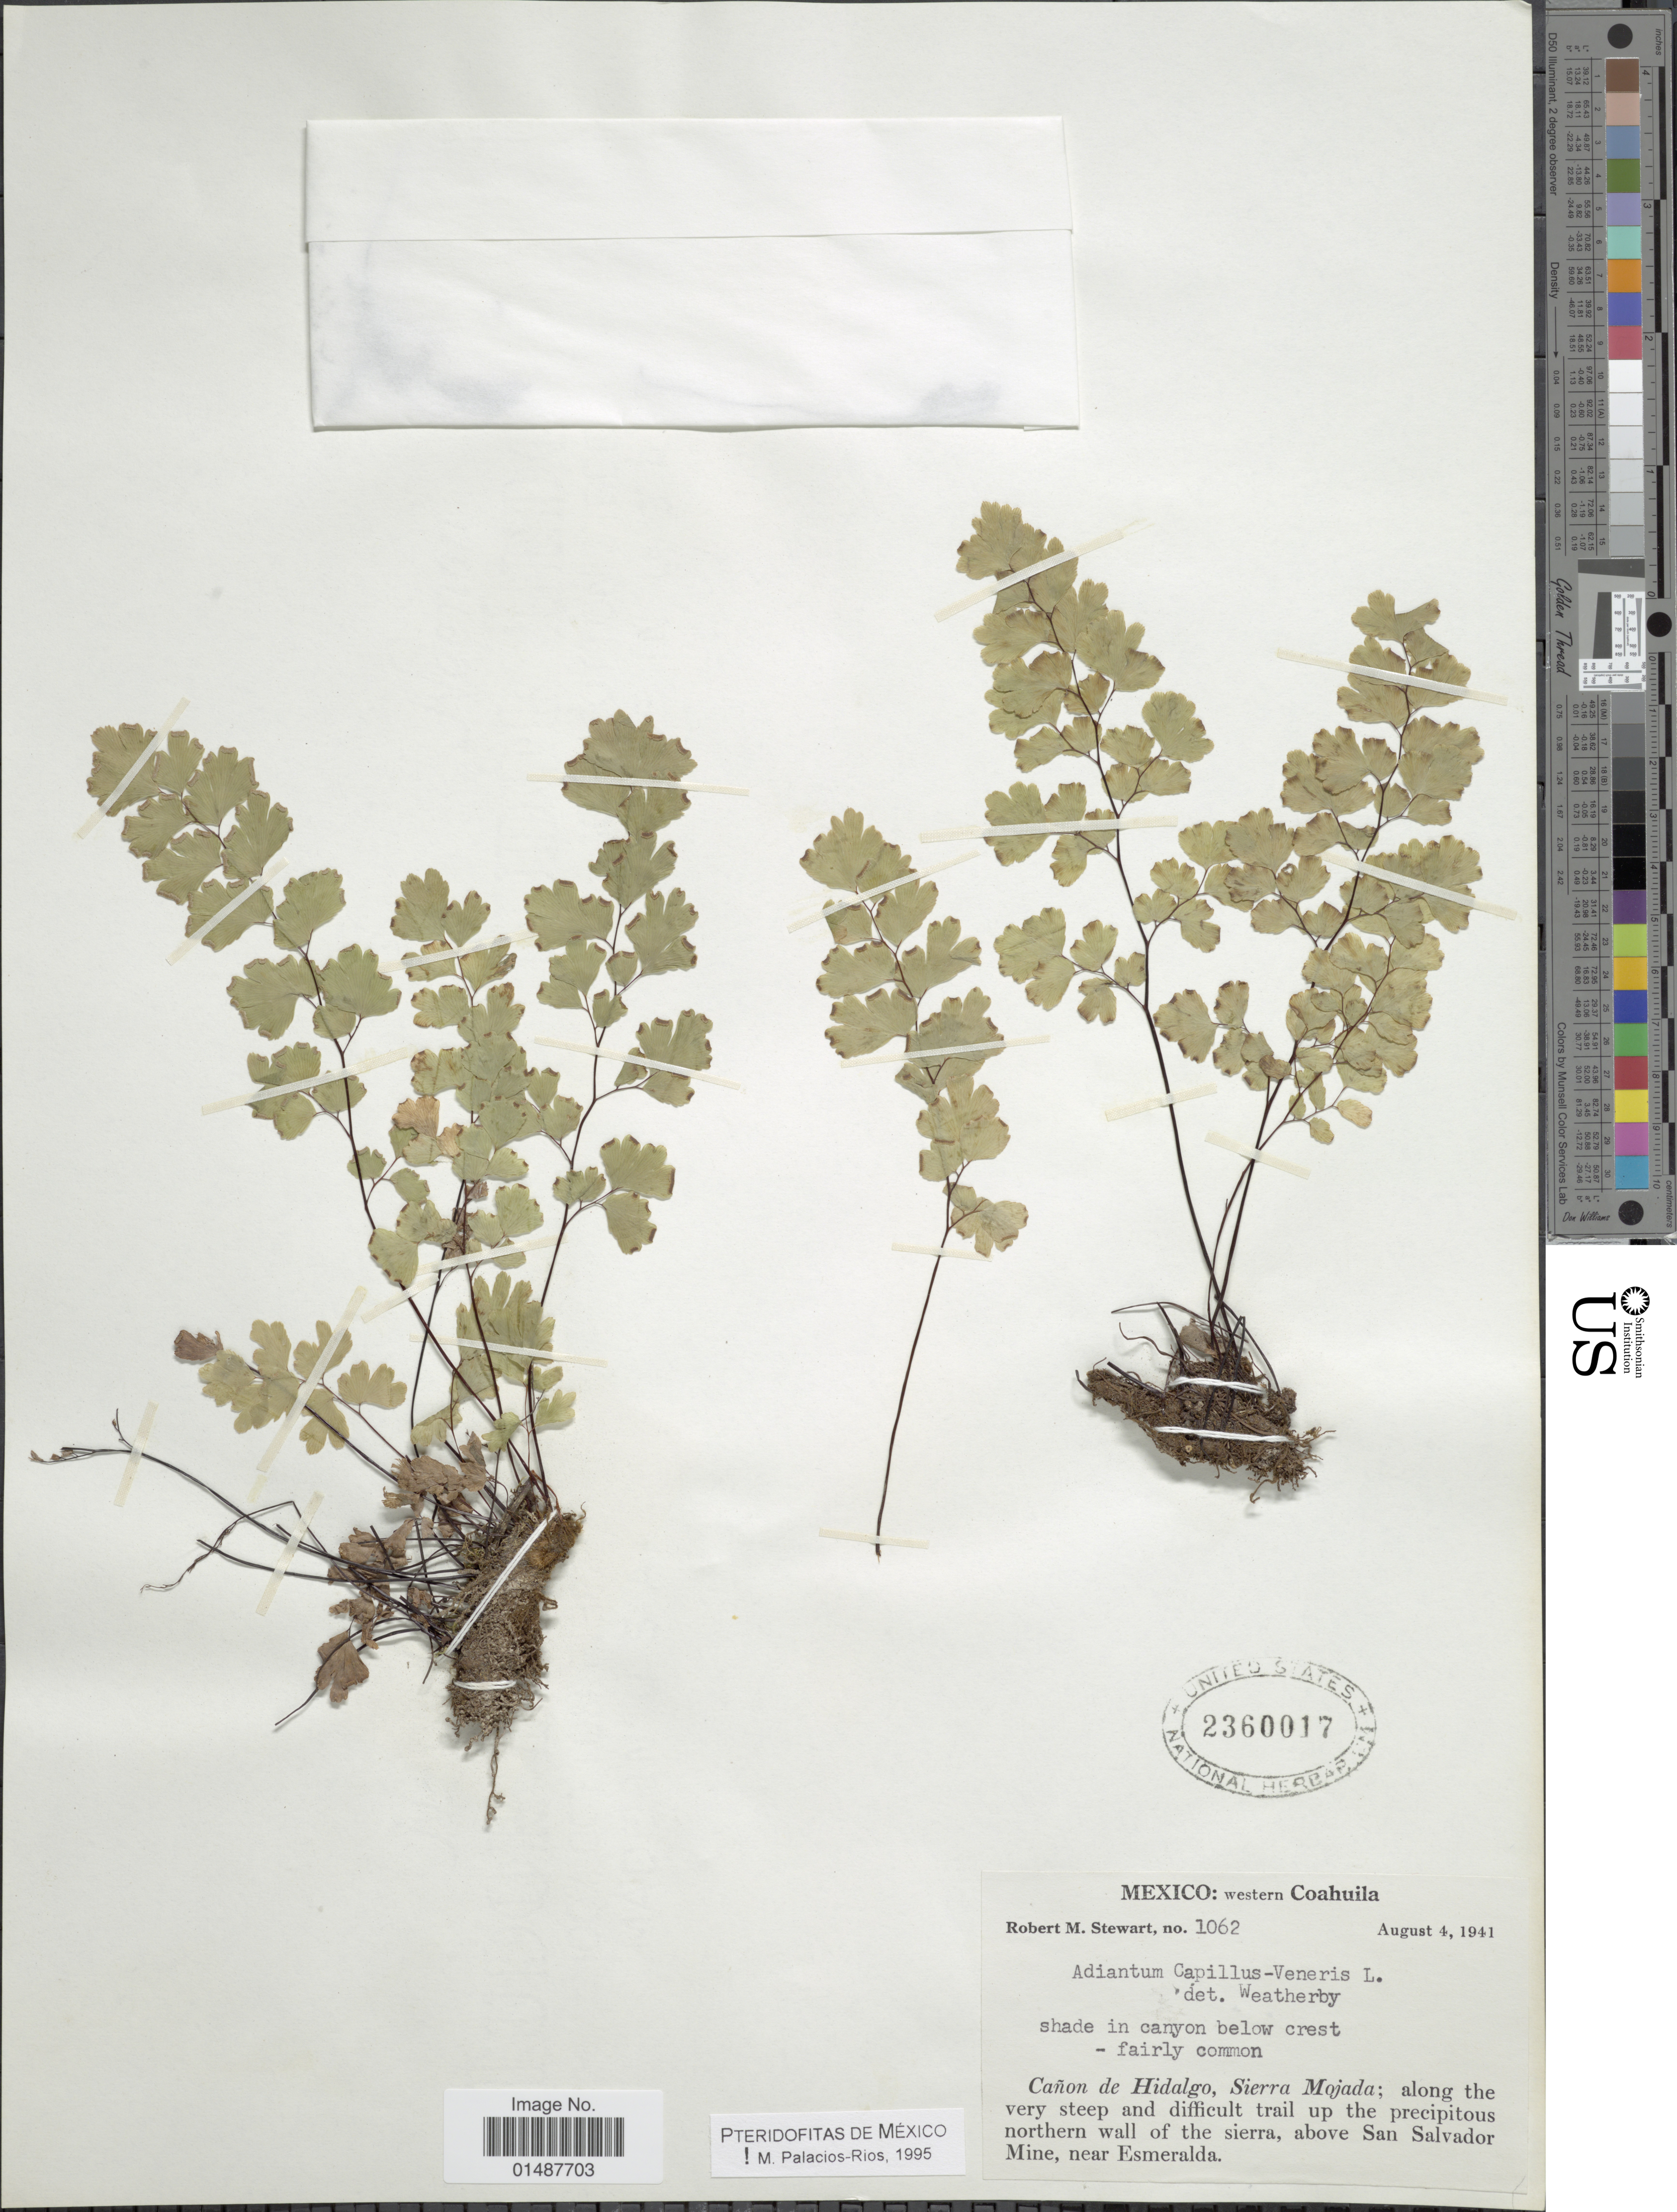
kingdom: Plantae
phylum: Tracheophyta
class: Polypodiopsida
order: Polypodiales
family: Pteridaceae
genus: Adiantum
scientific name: Adiantum capillus-veneris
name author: L.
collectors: R. M. Stewart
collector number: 1062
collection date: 1941-08-07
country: Mexico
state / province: Hidalgo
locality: Western Coahuila, Canon de Hidalgo, Sierra Mojada; along the very steep and difficult trail up the precipitous northern wall of the Sierra, above San Salvador mine, near Esmeralda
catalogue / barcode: US 2360017